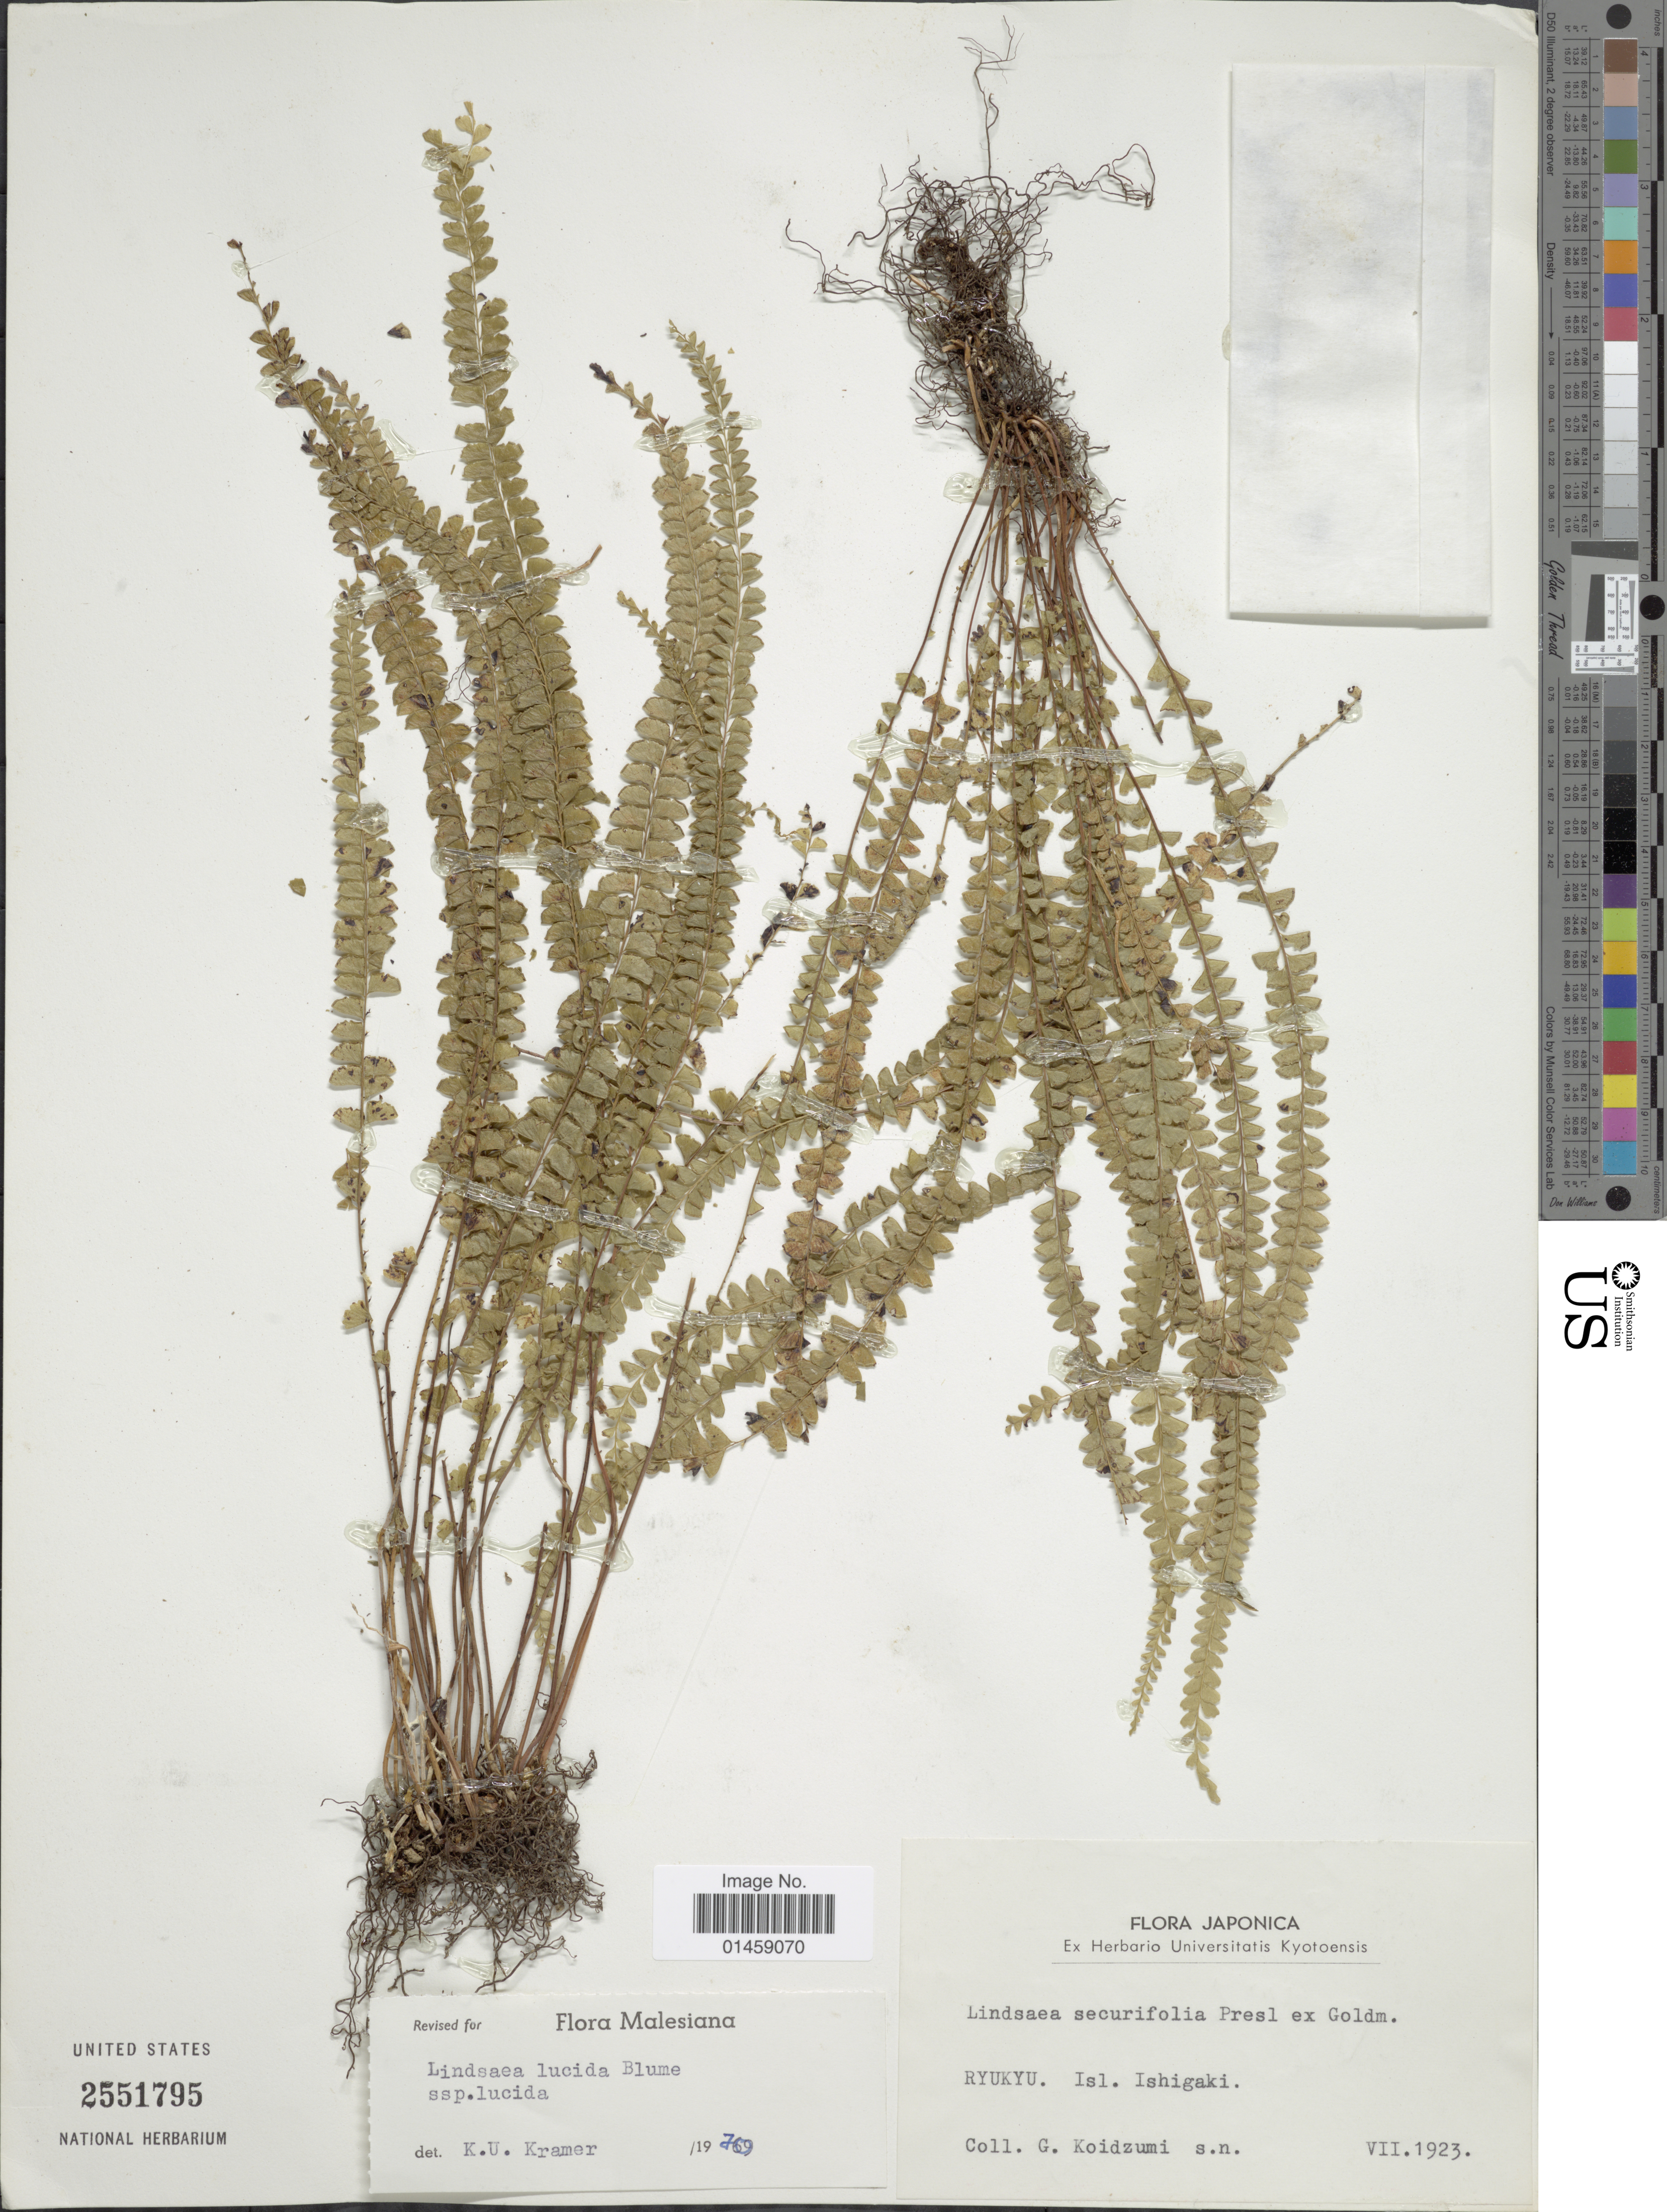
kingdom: Plantae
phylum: Tracheophyta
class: Polypodiopsida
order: Polypodiales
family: Lindsaeaceae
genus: Lindsaea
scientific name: Lindsaea lucida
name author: Blume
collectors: G. Koidzumi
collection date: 1923-07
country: Japan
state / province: Okinawa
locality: Ryukyu. Isl. Ishigaki.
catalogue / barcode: US 2551795